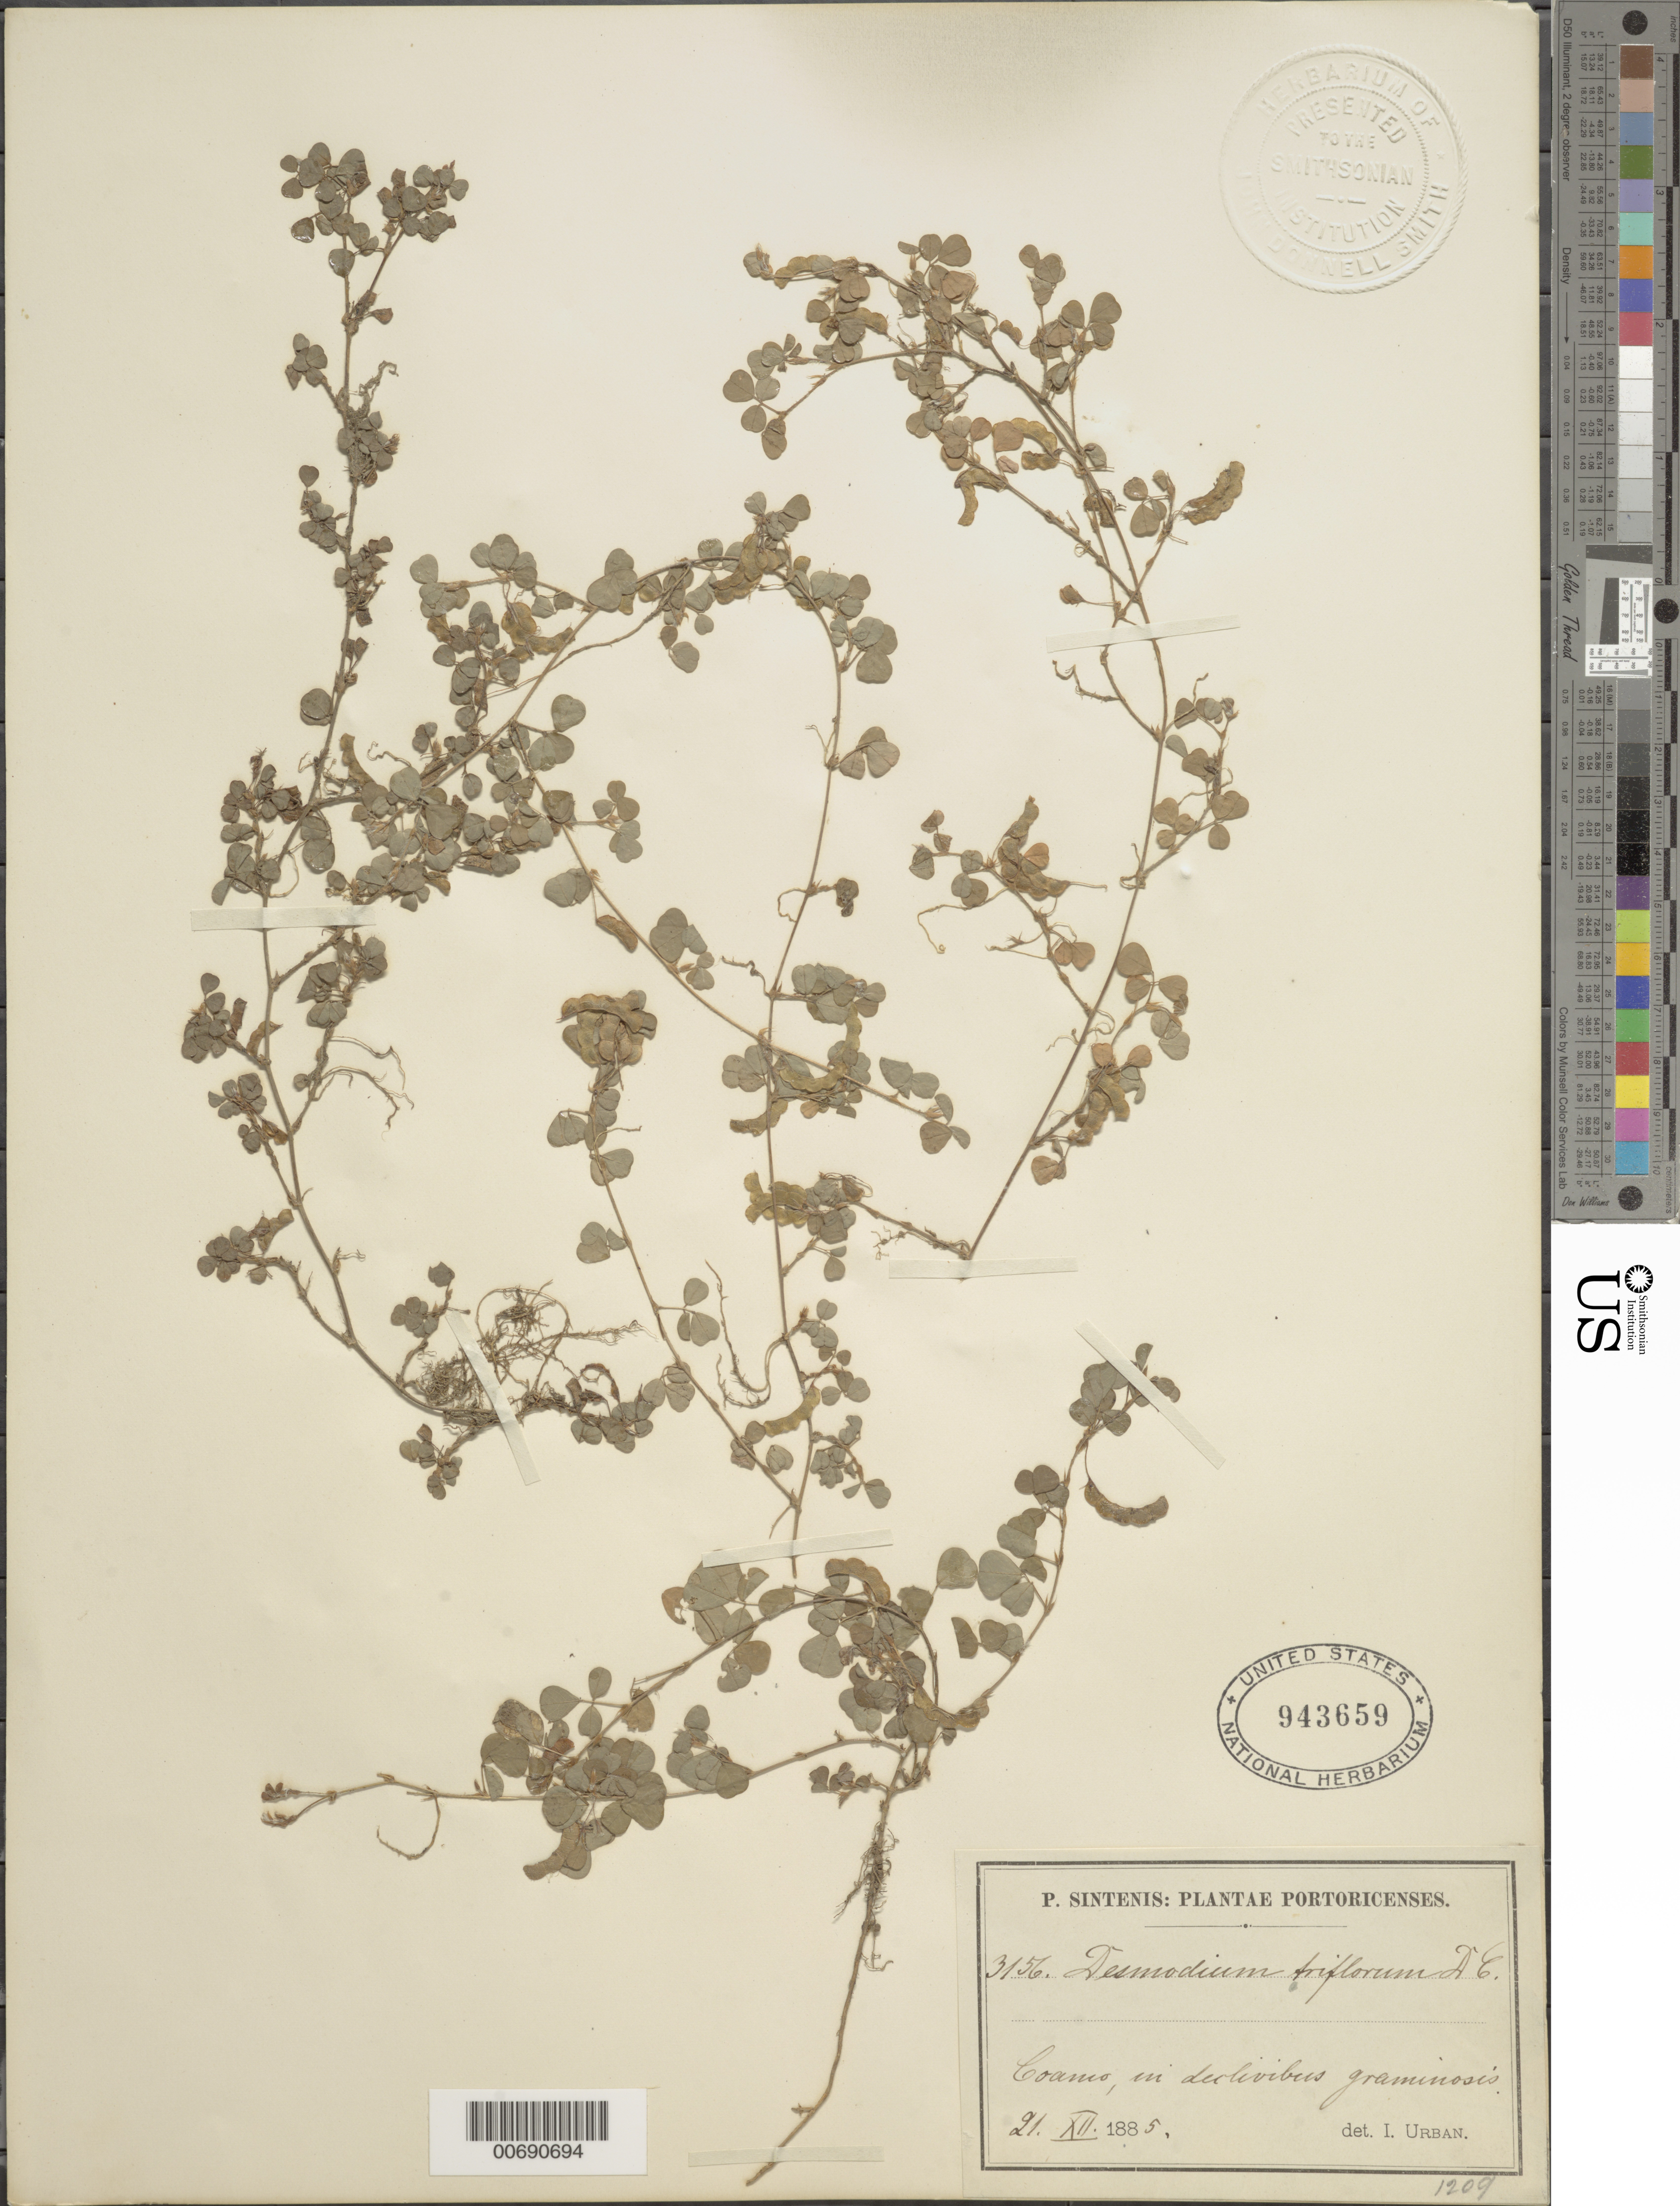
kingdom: Plantae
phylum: Tracheophyta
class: Magnoliopsida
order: Fabales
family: Fabaceae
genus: Grona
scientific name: Grona triflora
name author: (L.) H. Ohashi & K. Ohashi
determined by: Strong, Mark T., (BOT), Smithsonian Institution - National Museum of Natural History (UNITED STATES)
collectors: P. Sintenis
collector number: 3156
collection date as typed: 21 Dec 1885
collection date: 1885-12-21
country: Puerto Rico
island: Greater Antilles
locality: Coamo.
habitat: in declivibus graminosis.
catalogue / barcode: US 943659